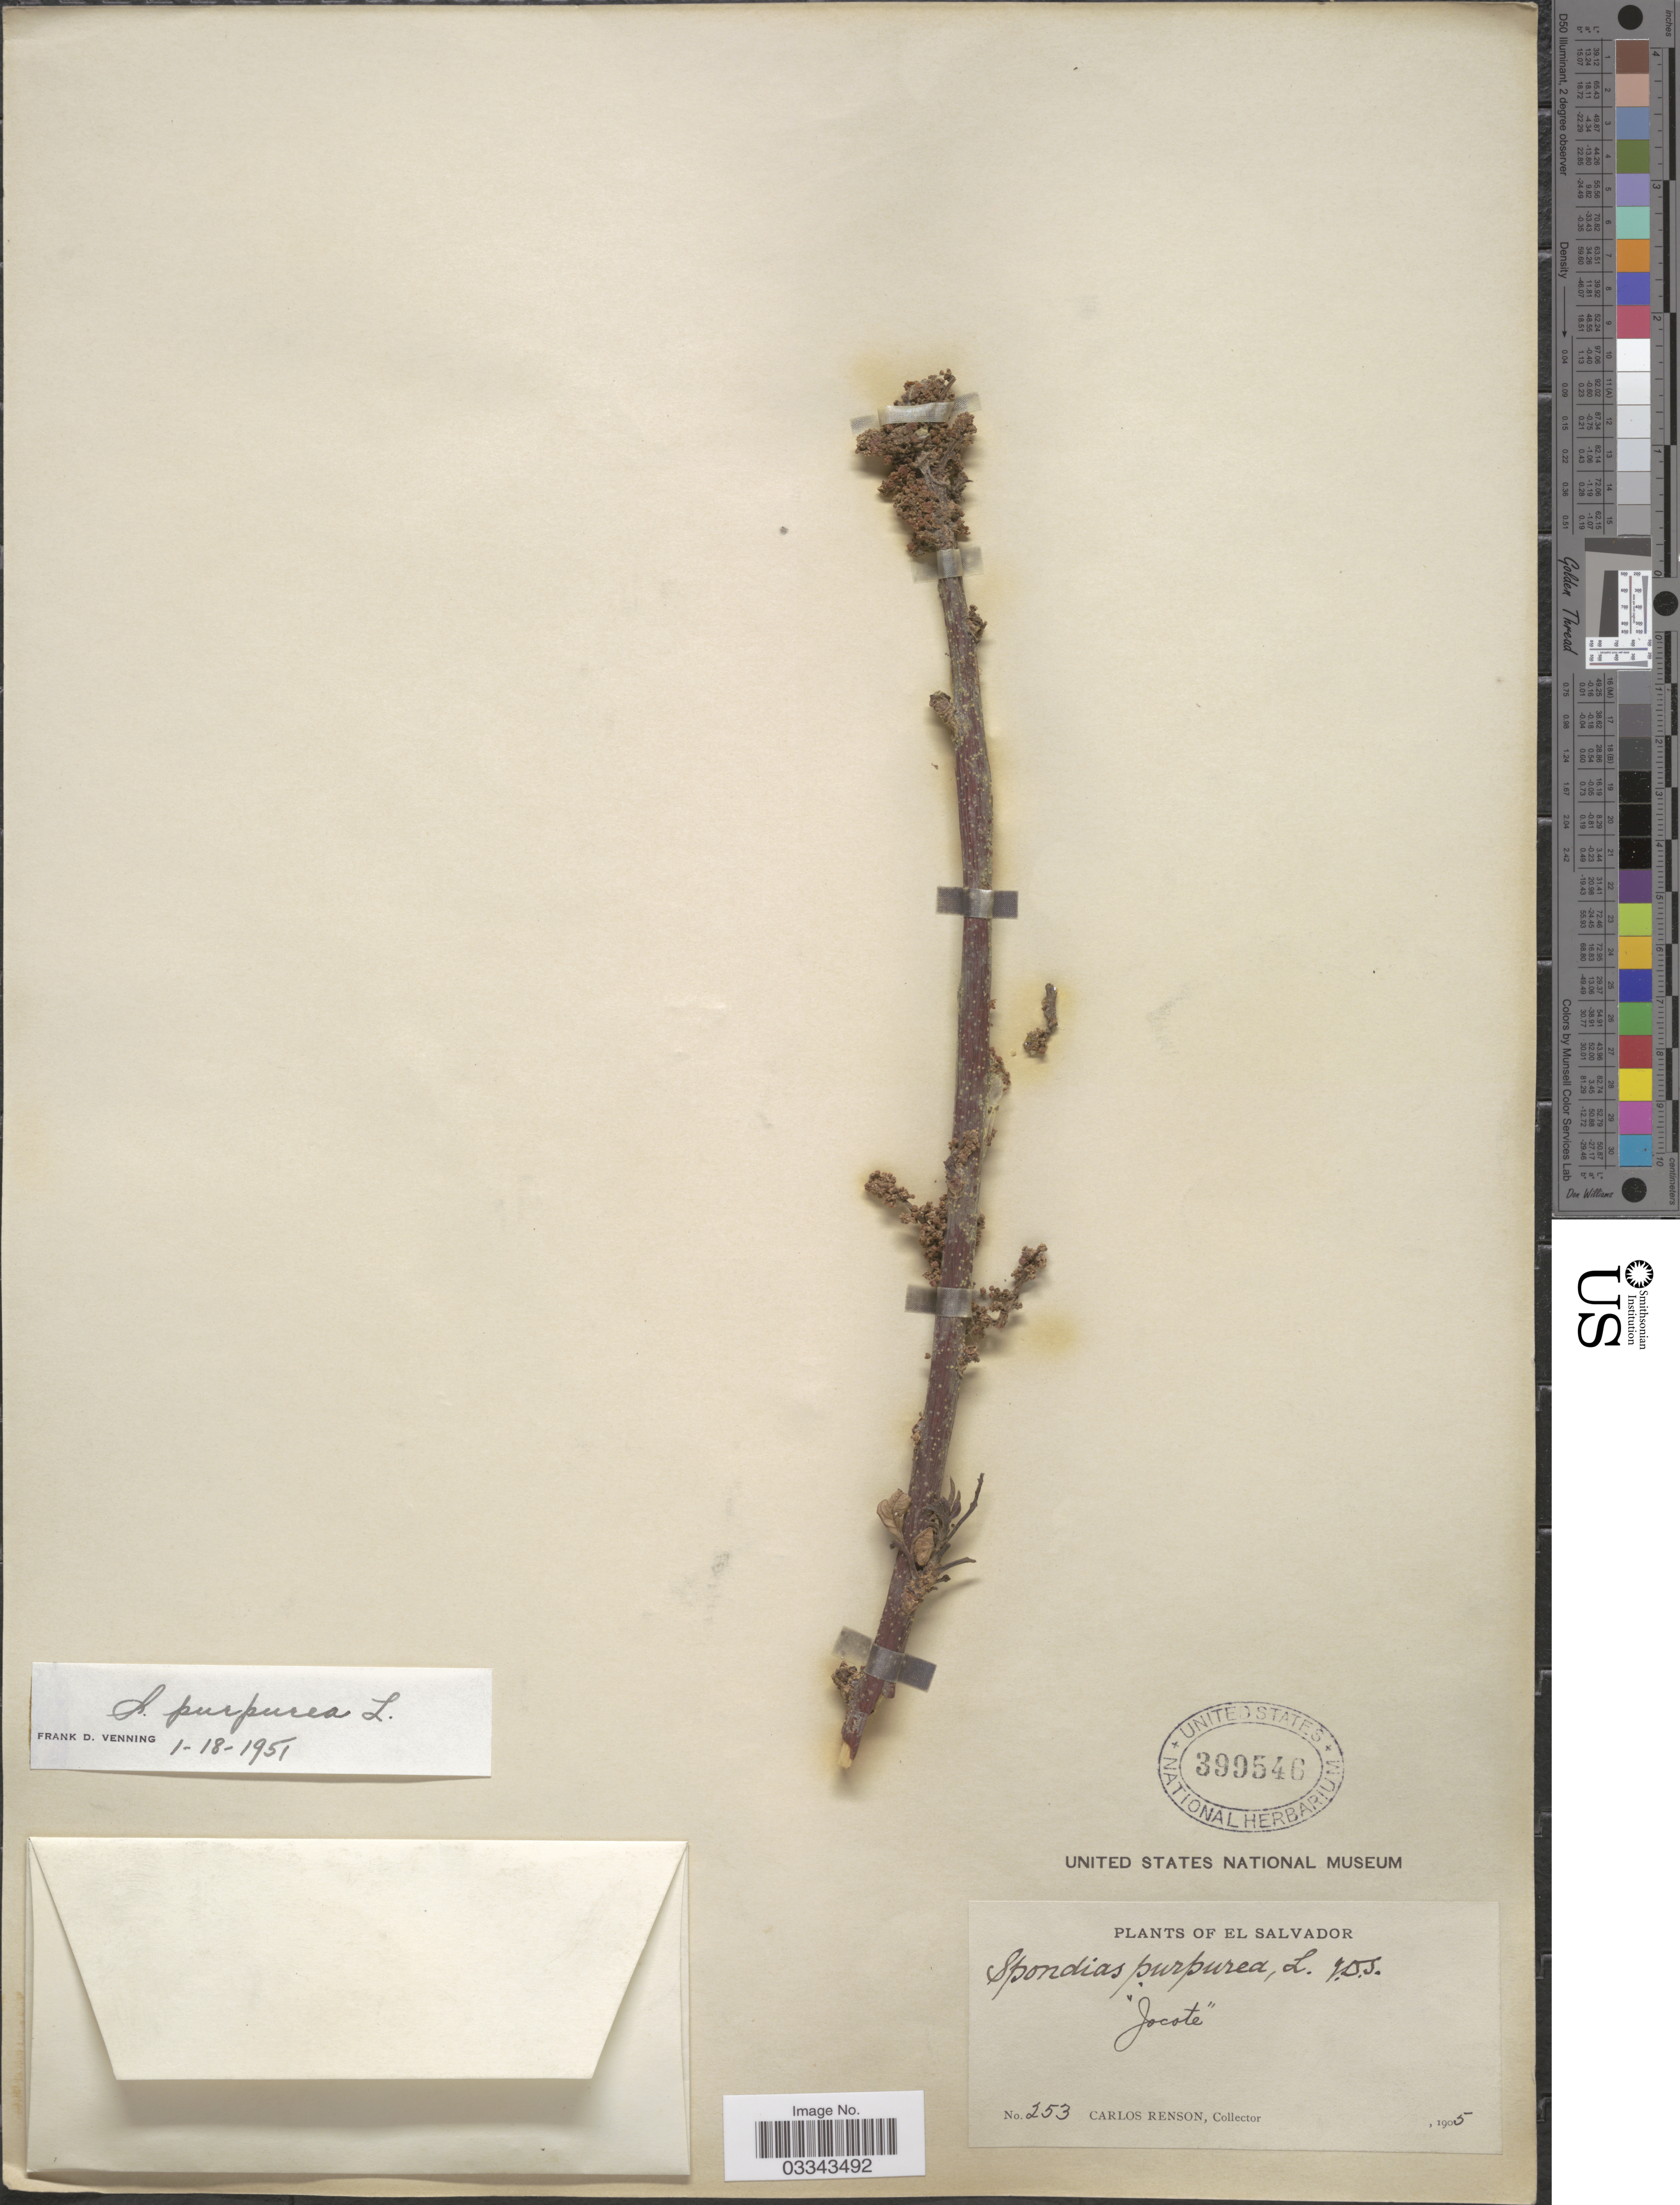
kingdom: Plantae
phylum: Tracheophyta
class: Magnoliopsida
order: Sapindales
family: Anacardiaceae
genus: Spondias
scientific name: Spondias purpurea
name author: L.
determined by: Mitchell, John D.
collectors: C. Renson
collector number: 253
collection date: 1905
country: El Salvador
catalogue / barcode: US 399546